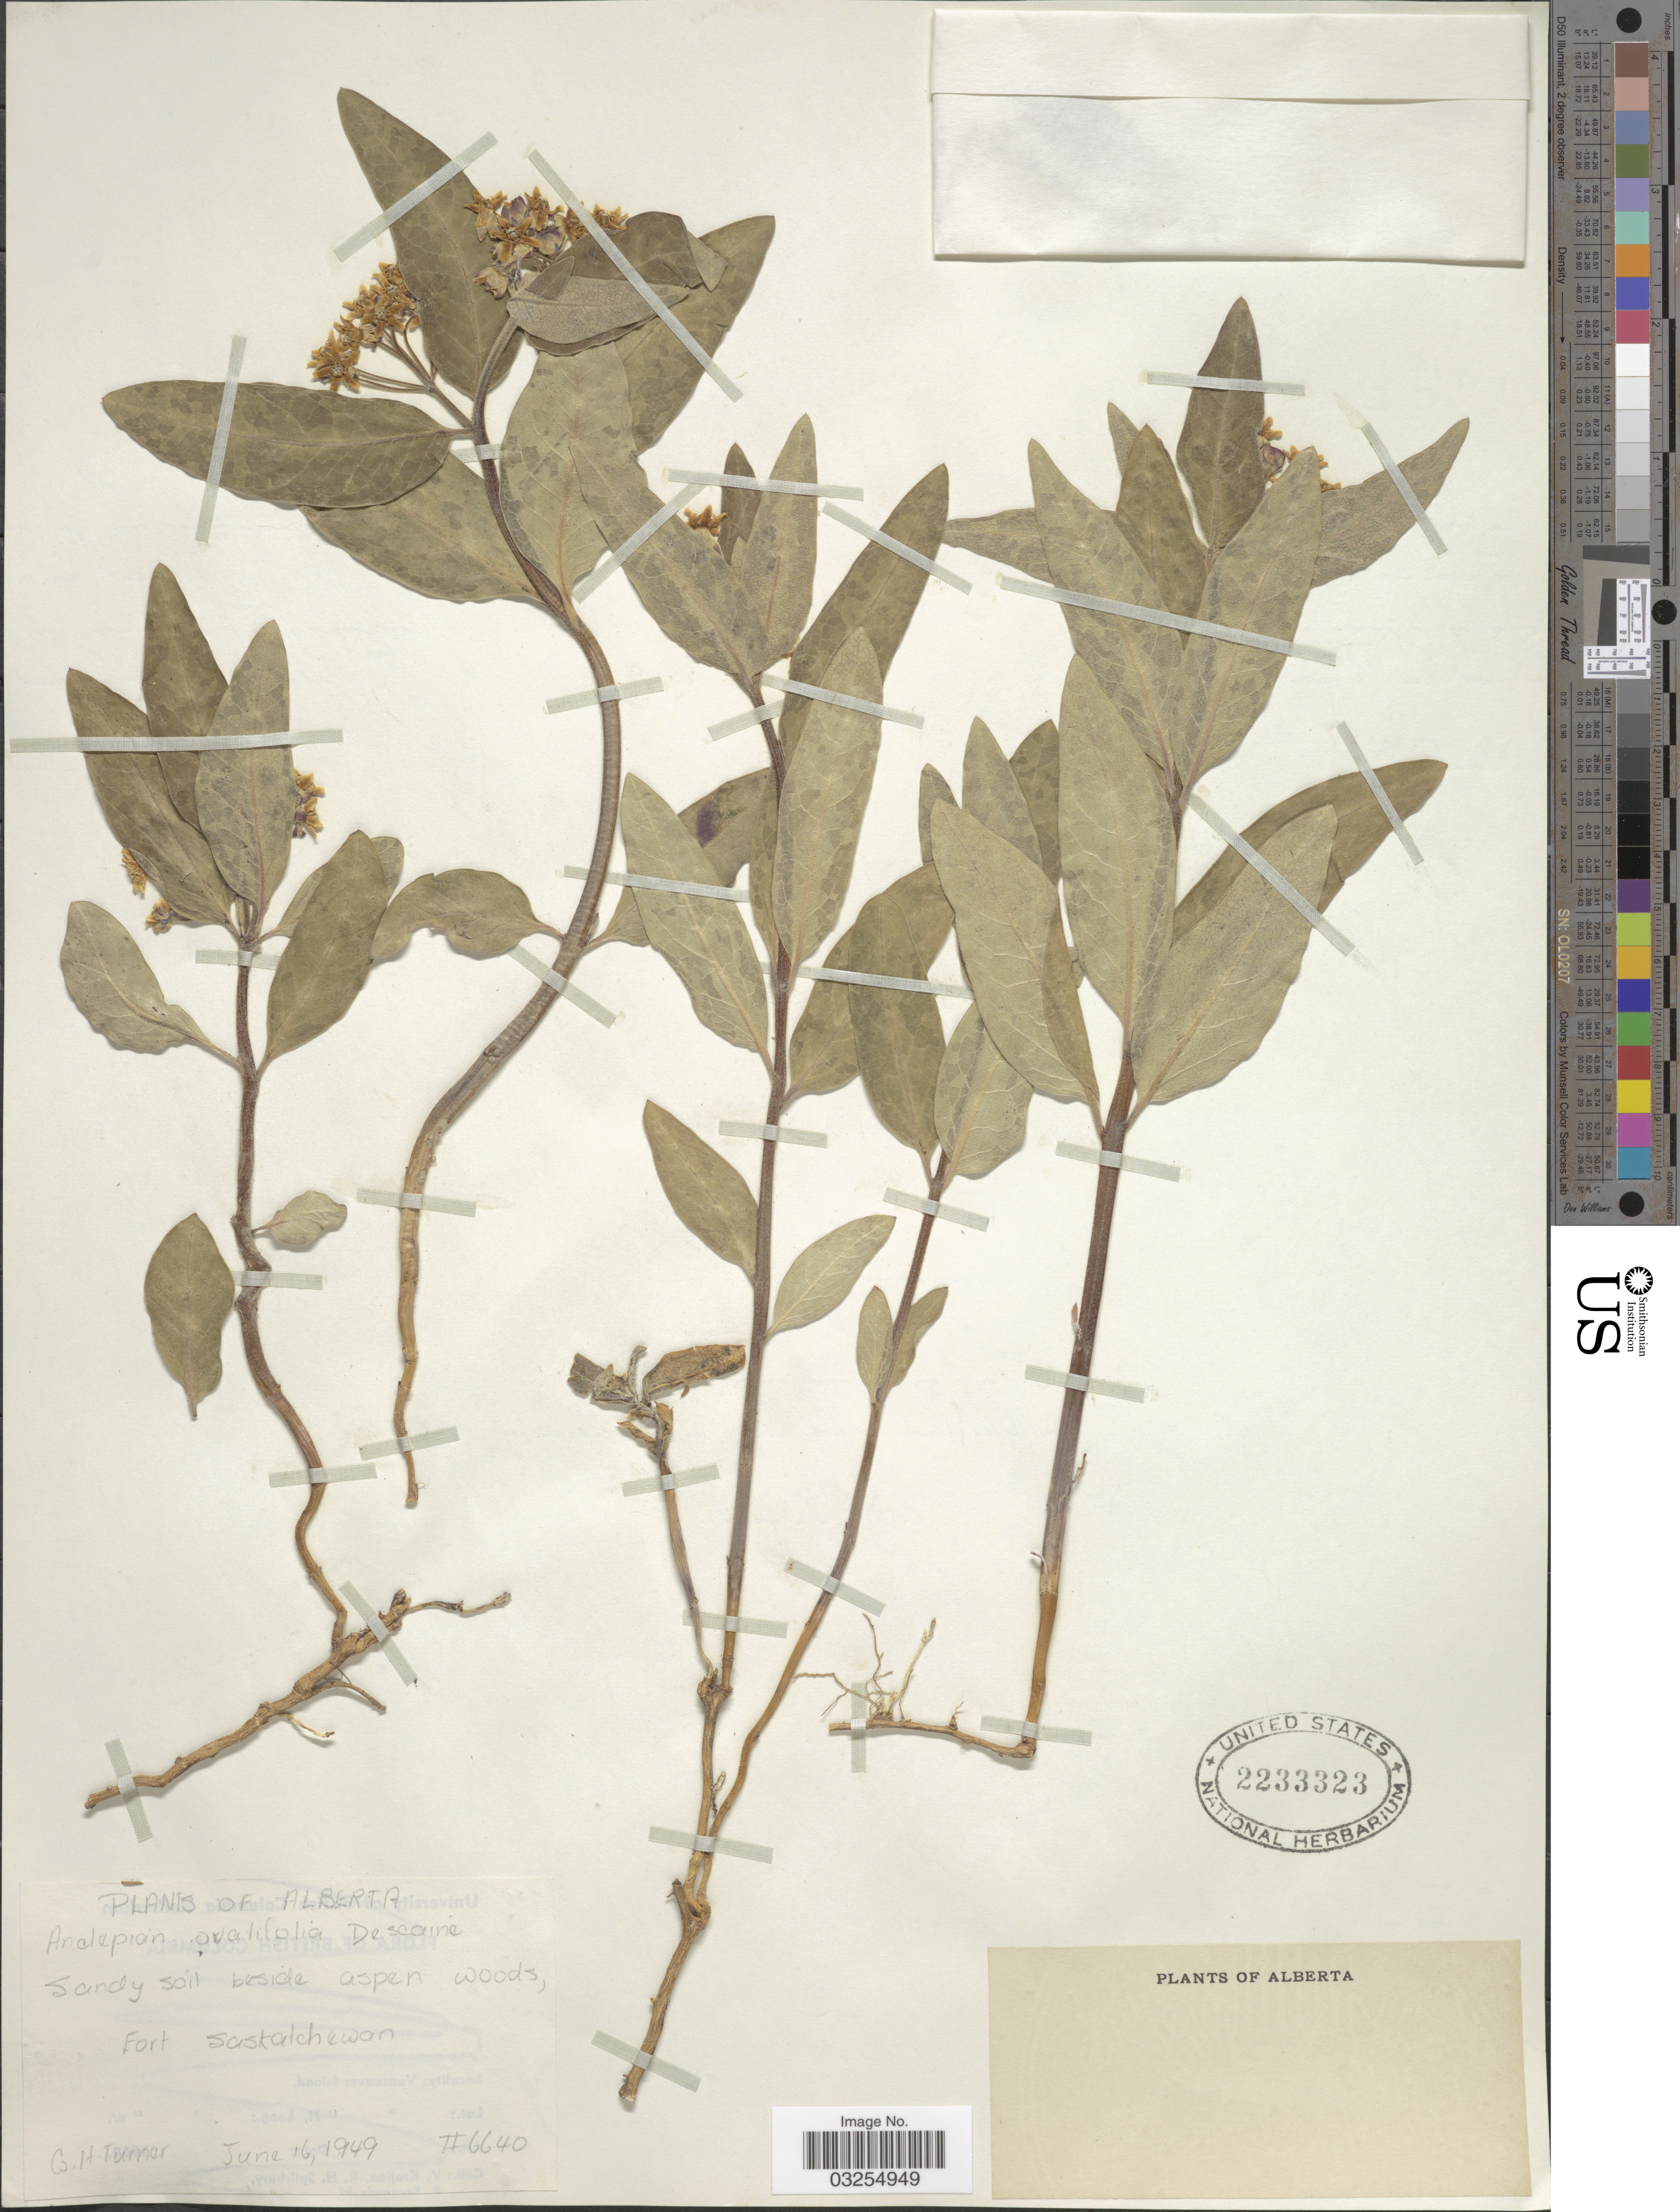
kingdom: Plantae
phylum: Tracheophyta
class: Magnoliopsida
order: Gentianales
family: Apocynaceae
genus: Asclepias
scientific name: Asclepias ovalifolia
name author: Decne.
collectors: H. Turner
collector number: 6640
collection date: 1949-06-16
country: Canada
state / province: Alberta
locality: Fort Saskatchewan.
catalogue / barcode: US 2233323